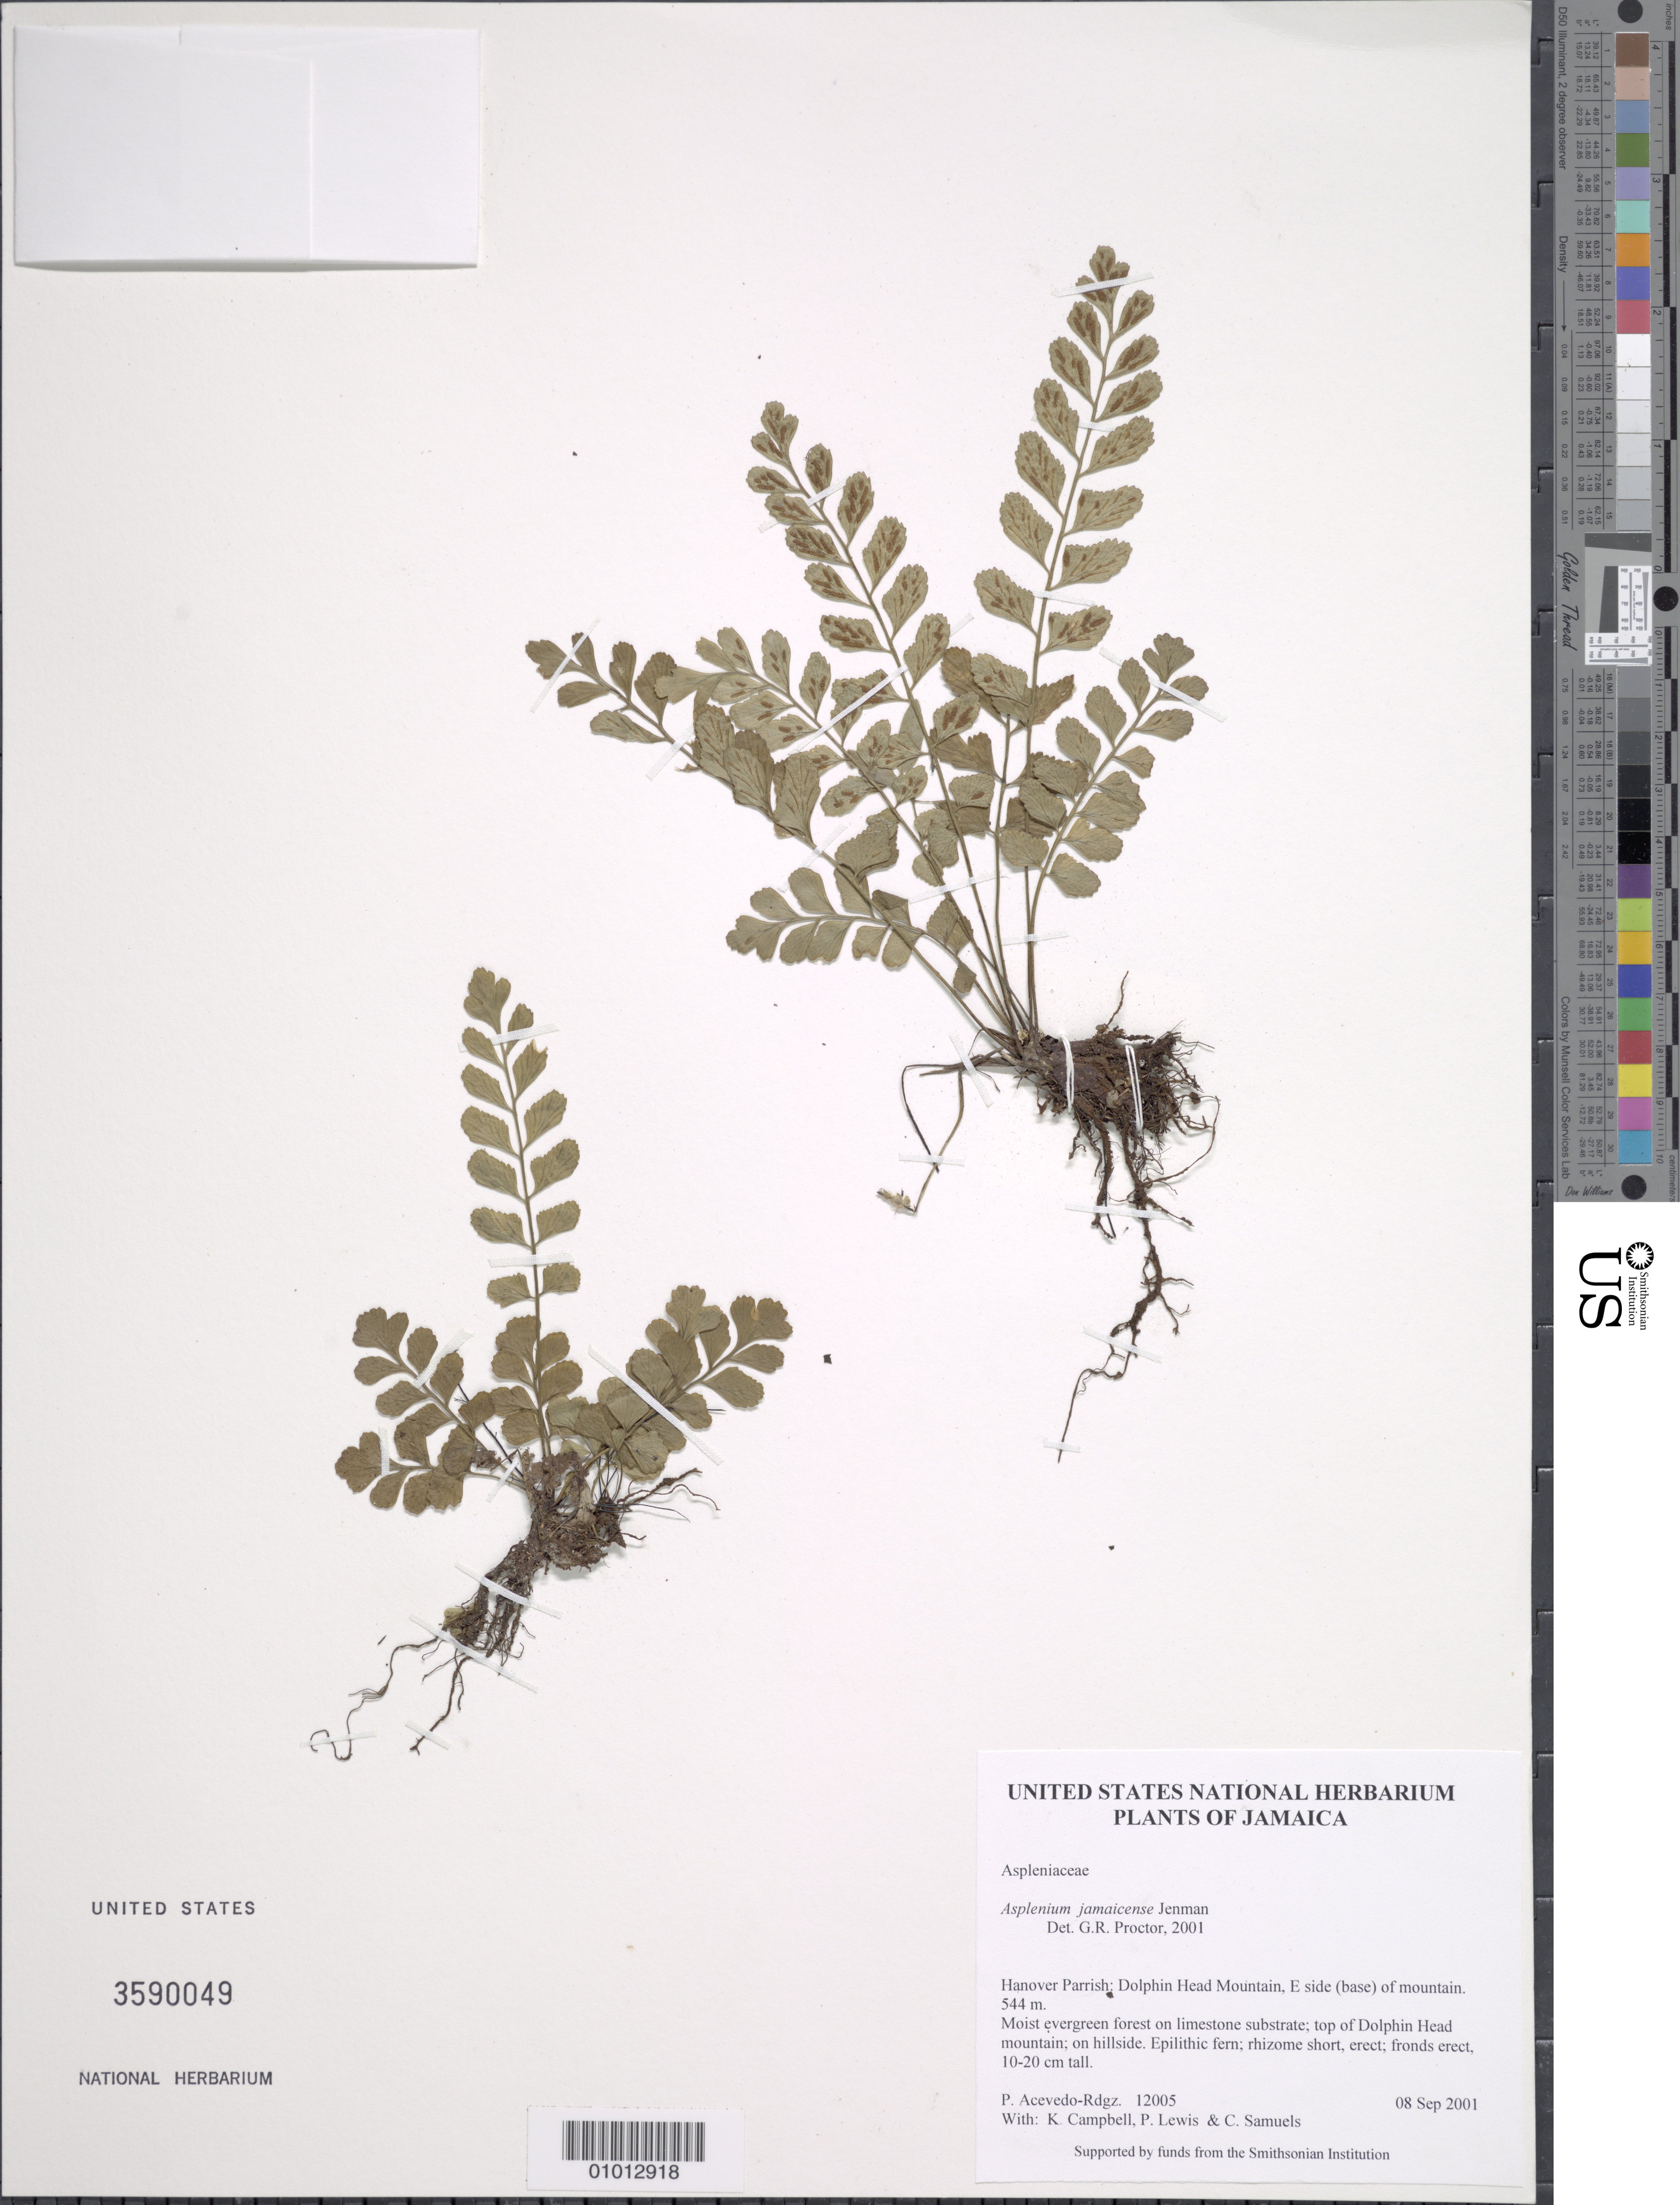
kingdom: Plantae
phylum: Tracheophyta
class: Polypodiopsida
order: Polypodiales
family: Aspleniaceae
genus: Asplenium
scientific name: Asplenium jamaicense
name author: Jenman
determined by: Proctor, G. R.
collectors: P. Acevedo-Rodr., K. Campbell, P. Lewis & C. Samuels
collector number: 12005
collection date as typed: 08 Sep 2001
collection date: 2001-09-08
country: Jamaica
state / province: Hanover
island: Jamaica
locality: Hanover Parrish: Dolphin Head Mountain, E side (base) of mountain.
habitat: Moist evergreen forest on limestone substrate; top of Dolphin Head mountain; on hillside.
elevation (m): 544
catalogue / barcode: US 3590049